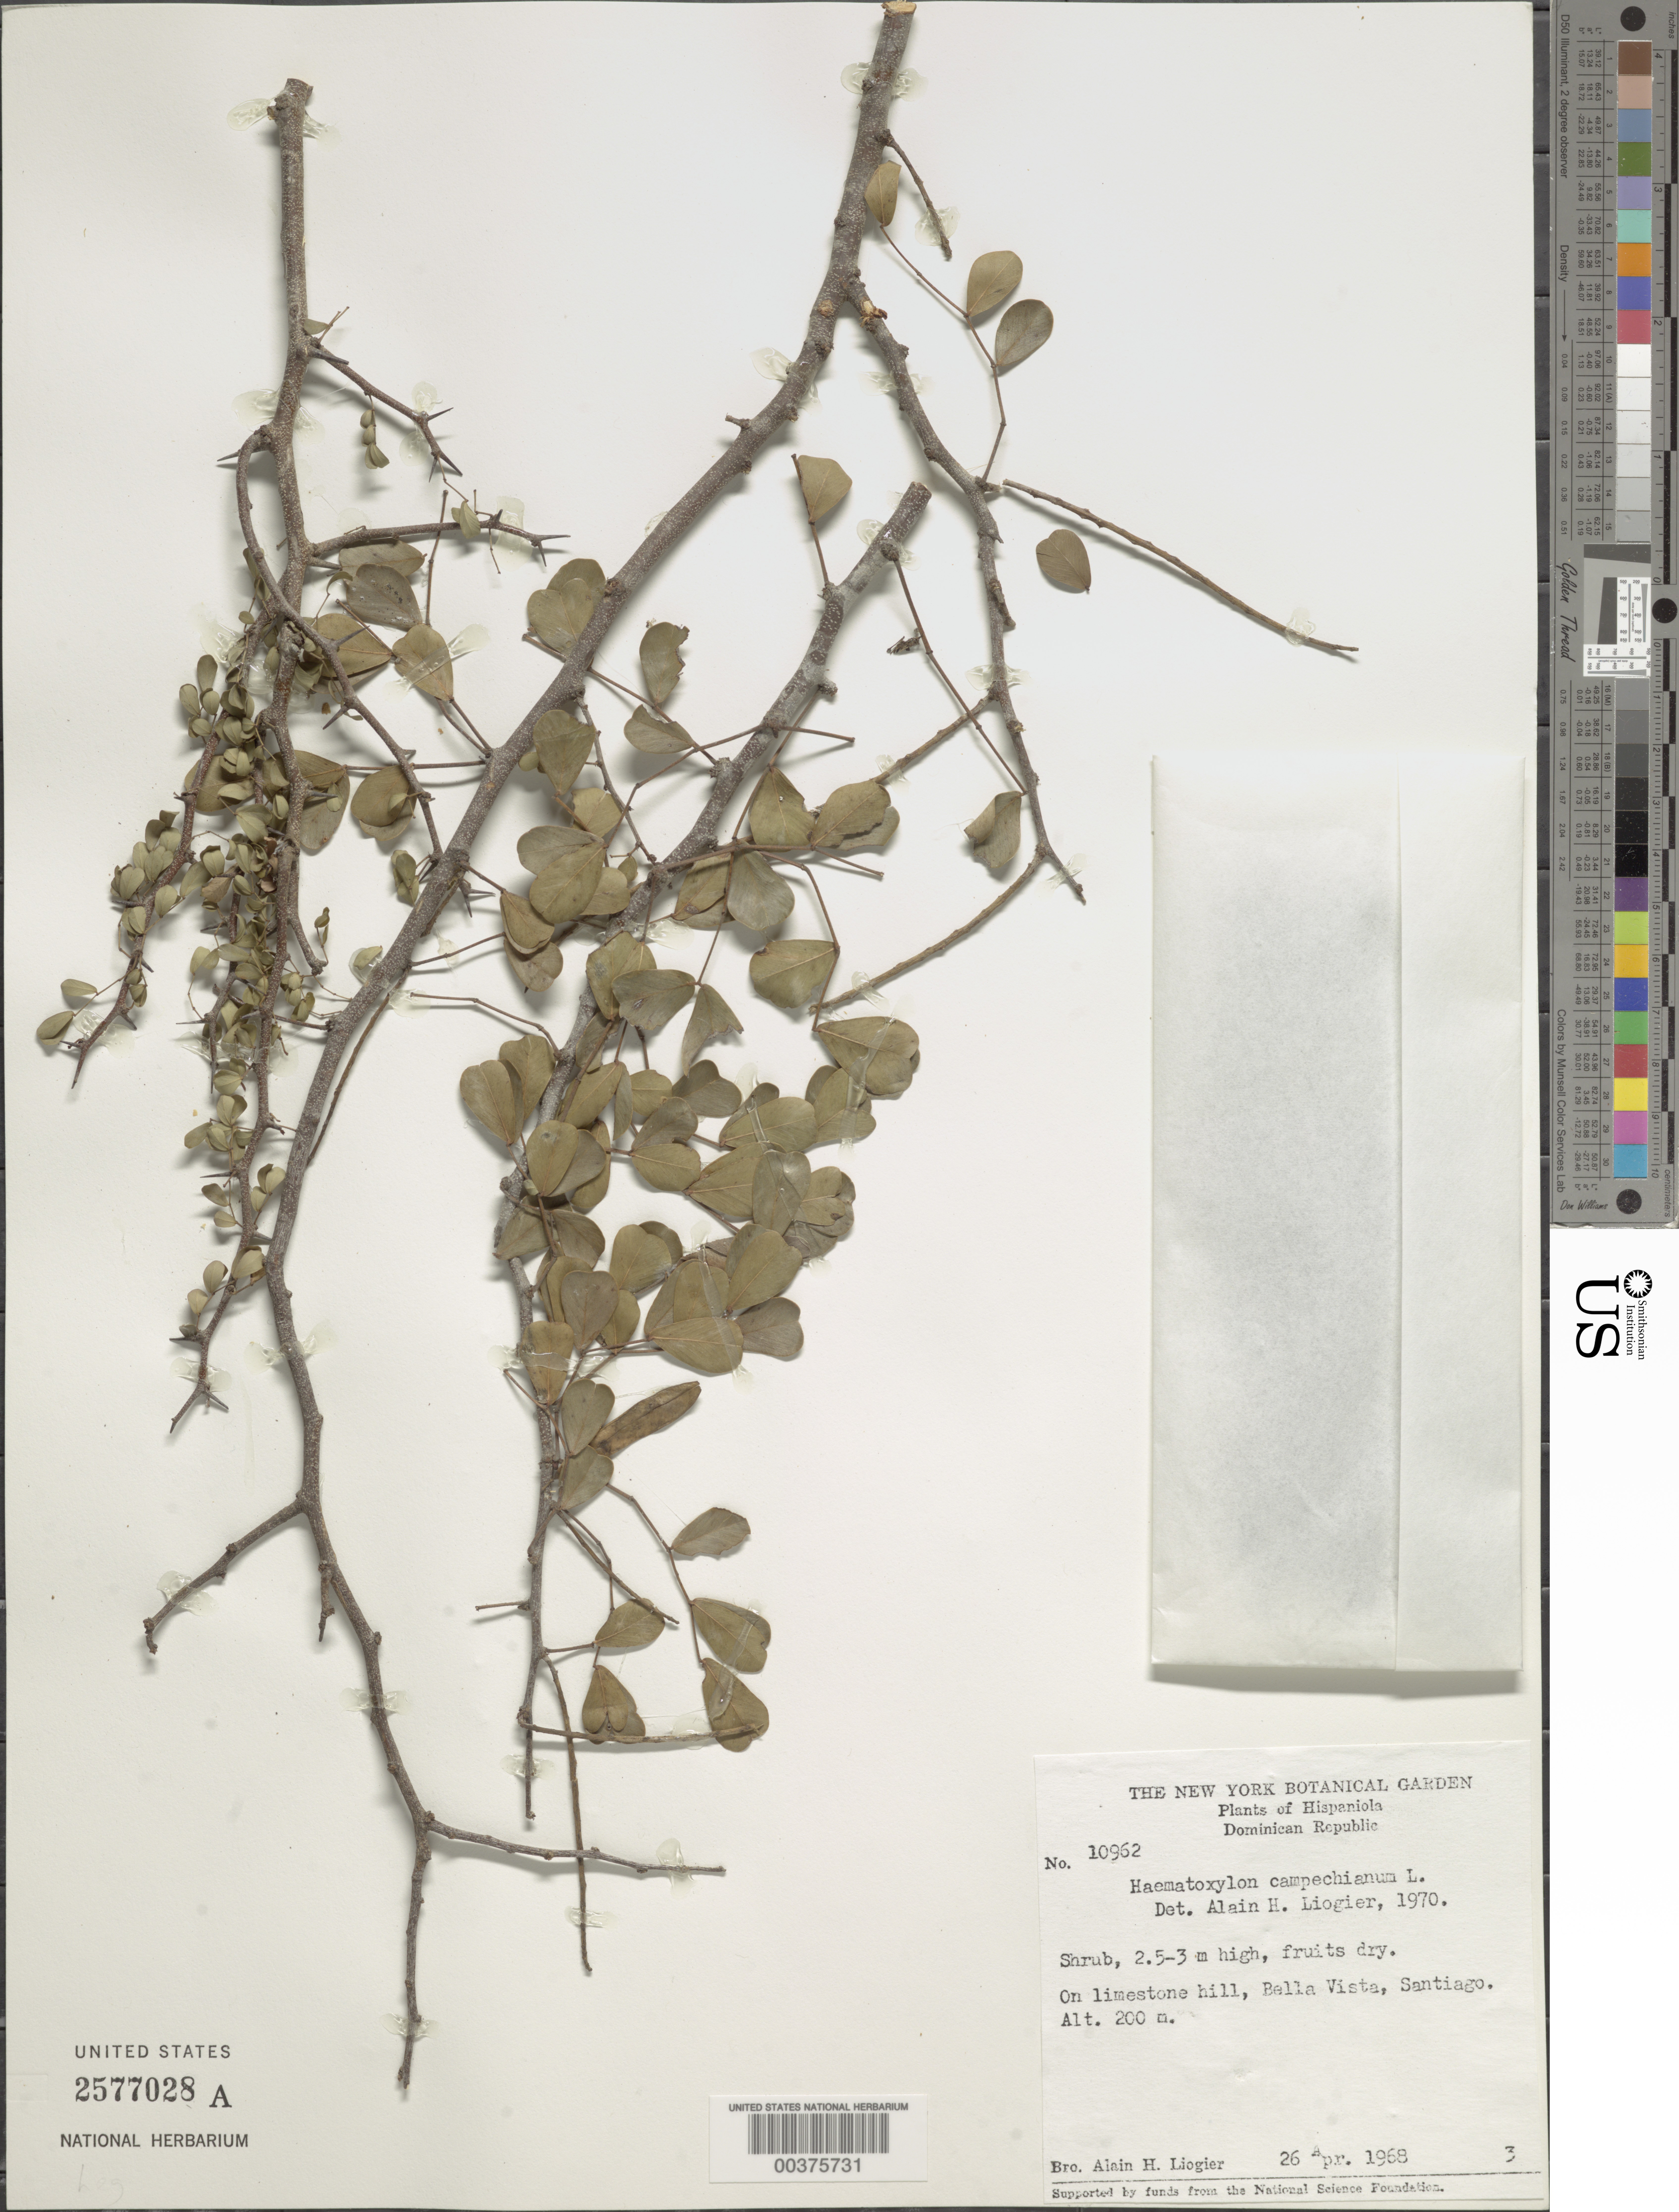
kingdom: Plantae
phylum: Tracheophyta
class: Magnoliopsida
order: Fabales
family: Fabaceae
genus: Haematoxylum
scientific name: Haematoxylum campechianum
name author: L.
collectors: A. H. Liogier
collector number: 10962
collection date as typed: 26 Apr 1968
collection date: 1968-04-26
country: Dominican Republic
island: Hispaniola Island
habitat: Limestone hill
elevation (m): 200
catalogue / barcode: US 2577028A